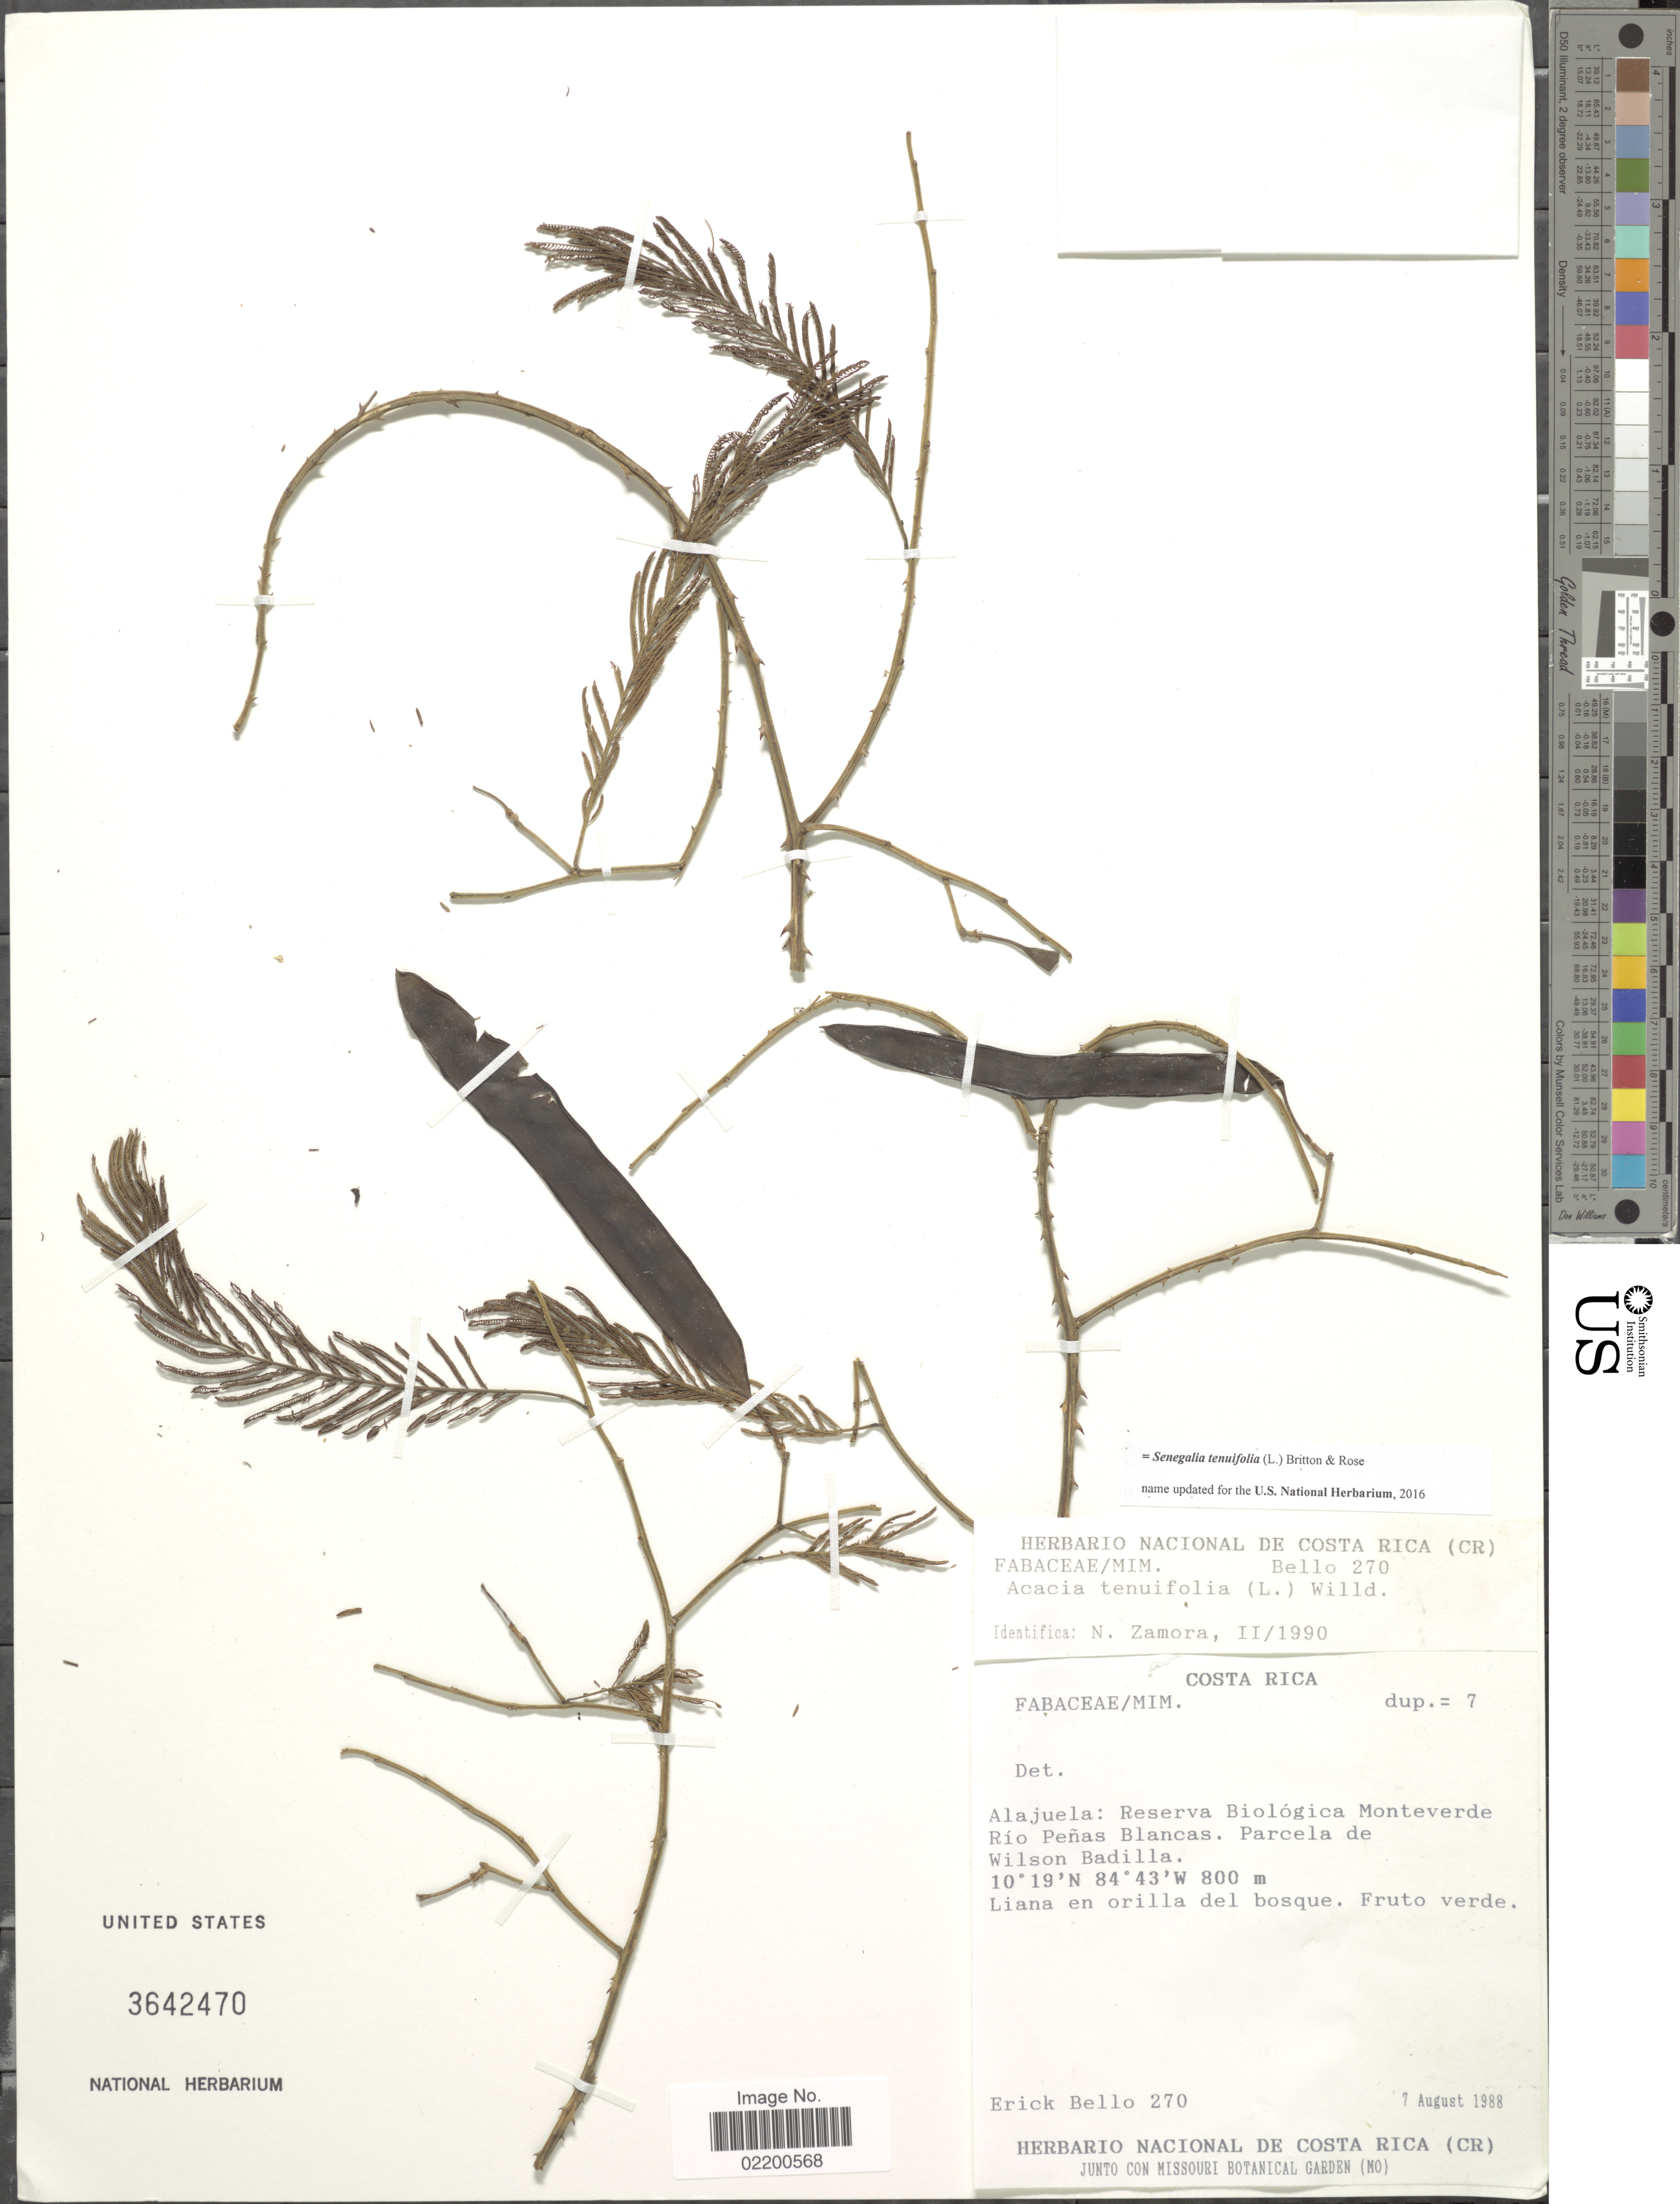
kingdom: Plantae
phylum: Tracheophyta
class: Magnoliopsida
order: Fabales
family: Fabaceae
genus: Senegalia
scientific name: Senegalia tenuifolia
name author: (L.) Britton & Rose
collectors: E. Bello C.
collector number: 270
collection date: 1988-08-07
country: Costa Rica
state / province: Alajuela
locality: Alajuela: Reserva Biologica Monteverde, Rio Penas Blancas, Parcela de Wilson Badilla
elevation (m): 800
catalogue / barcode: US 3642470